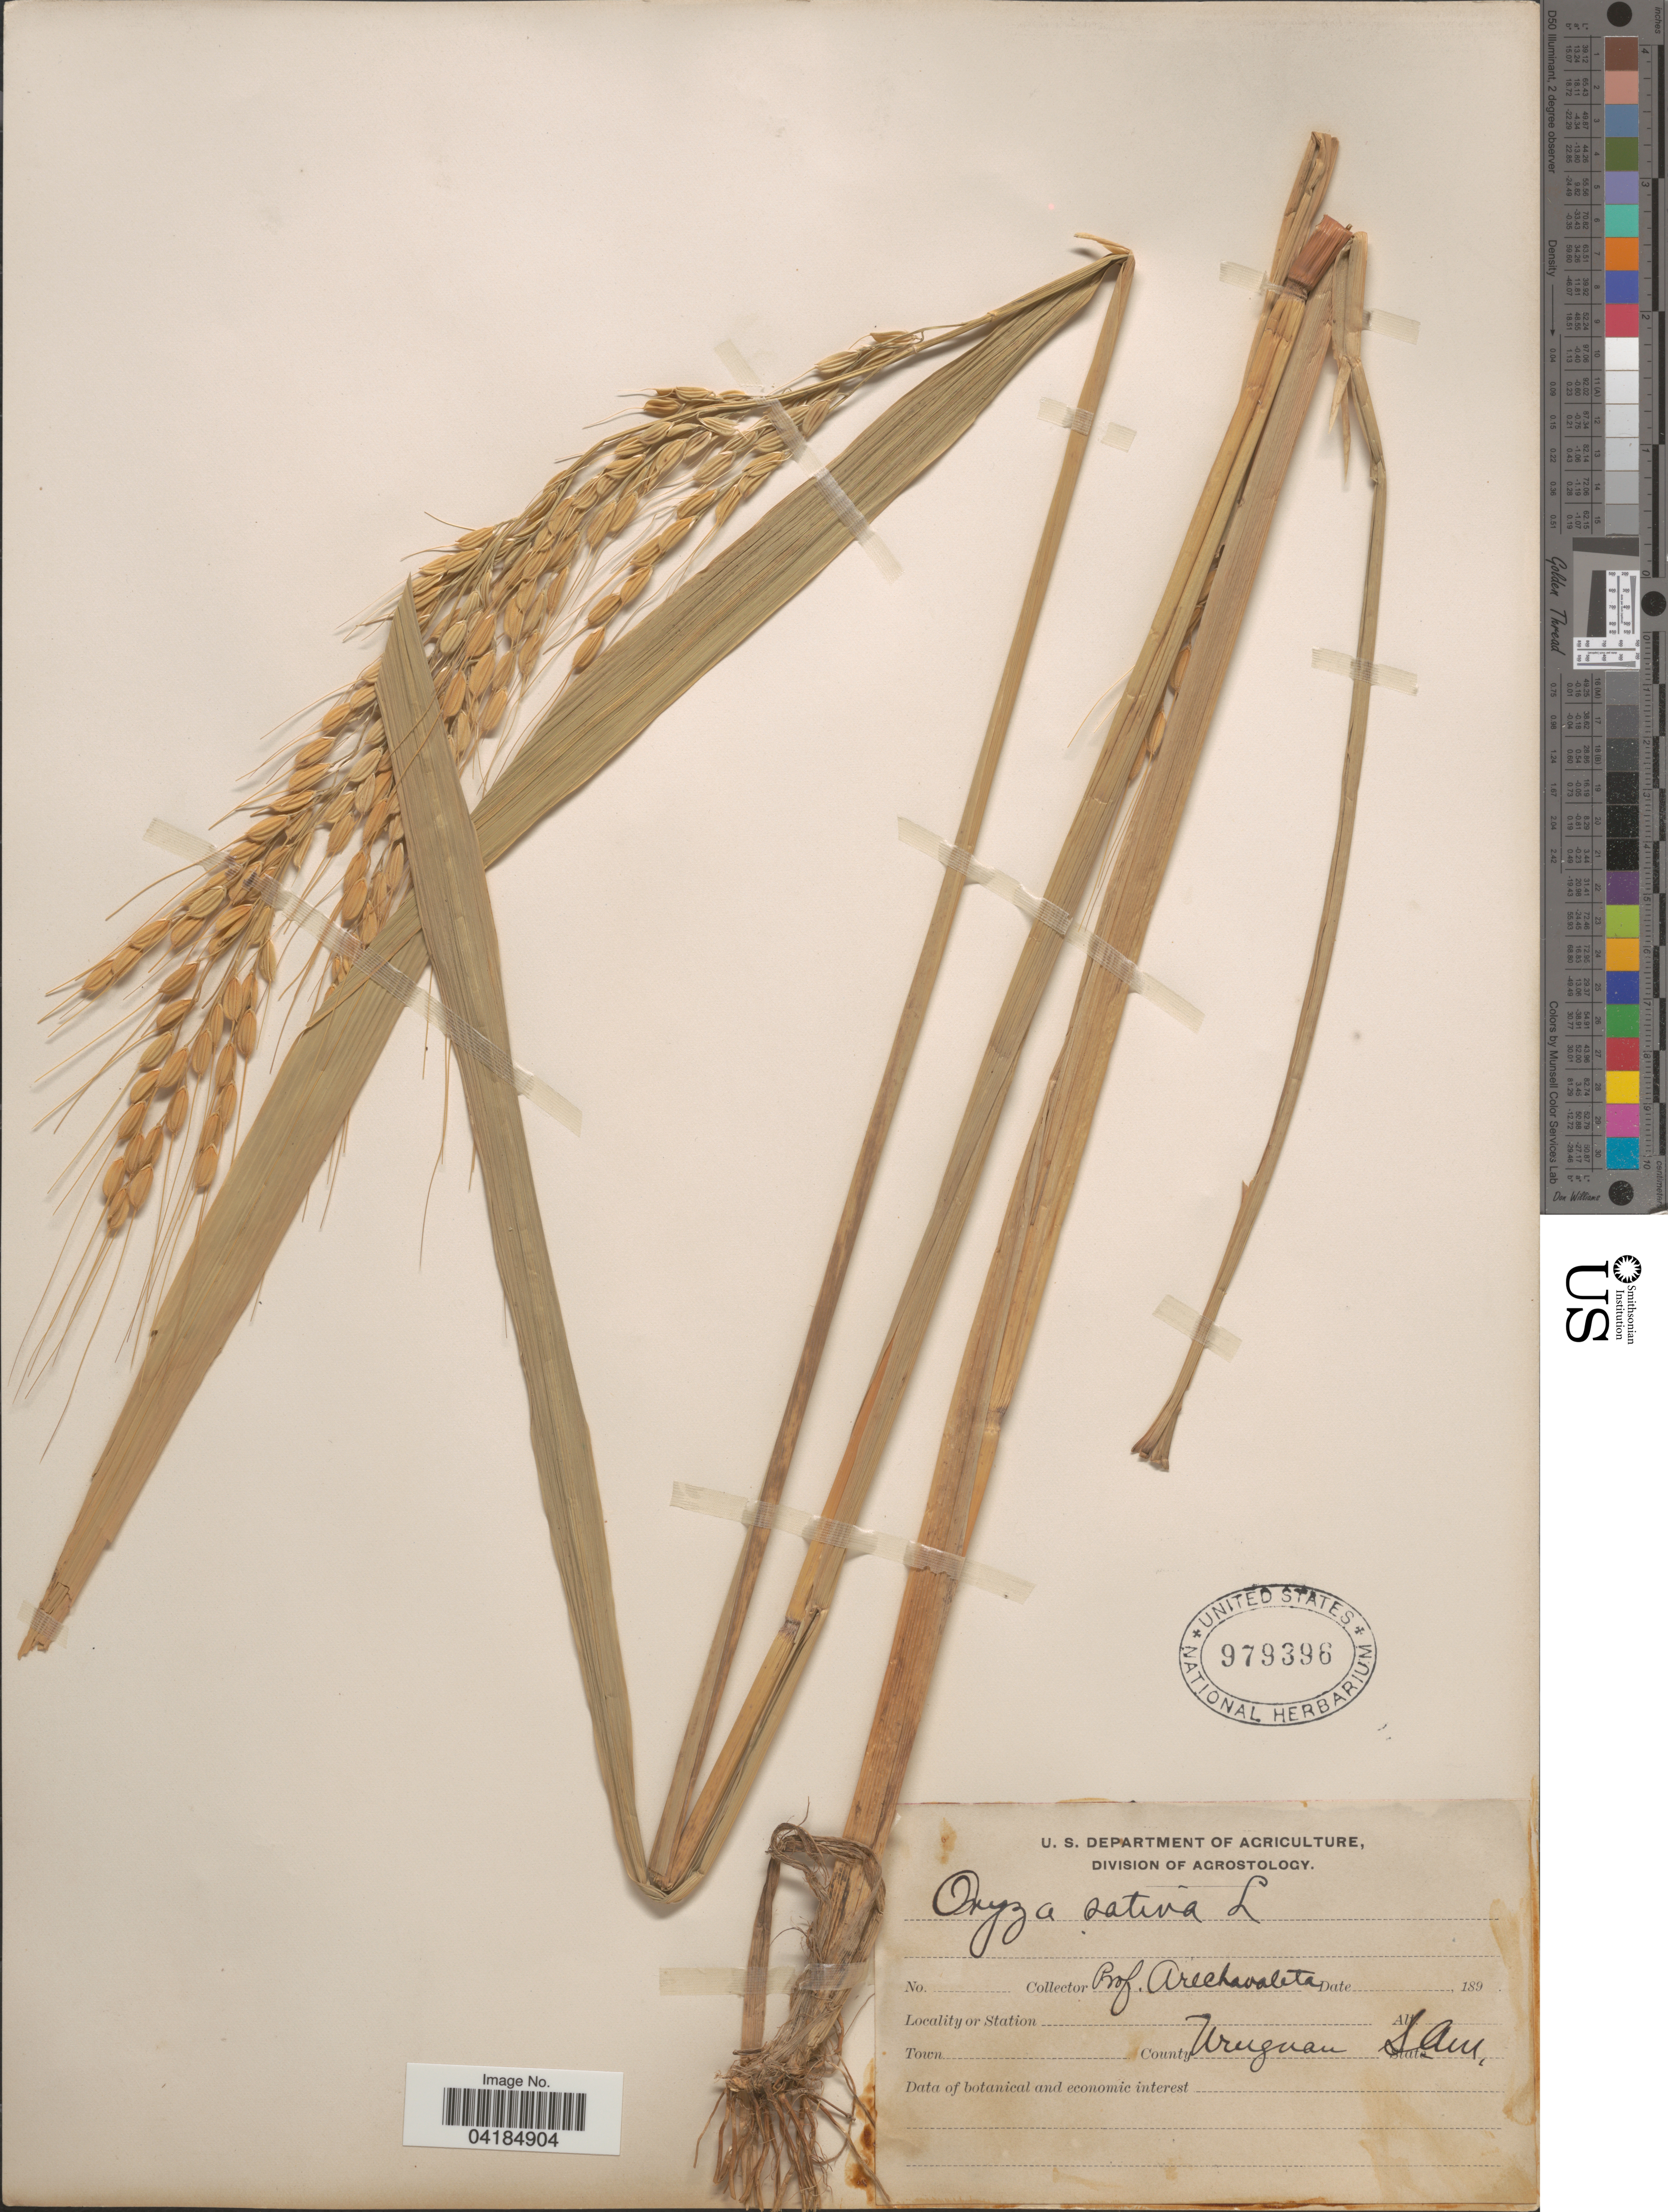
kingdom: Plantae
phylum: Tracheophyta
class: Liliopsida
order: Poales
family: Poaceae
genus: Oryza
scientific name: Oryza sativa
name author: L.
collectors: Arechavaleta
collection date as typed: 189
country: Uruguay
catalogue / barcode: US 979396